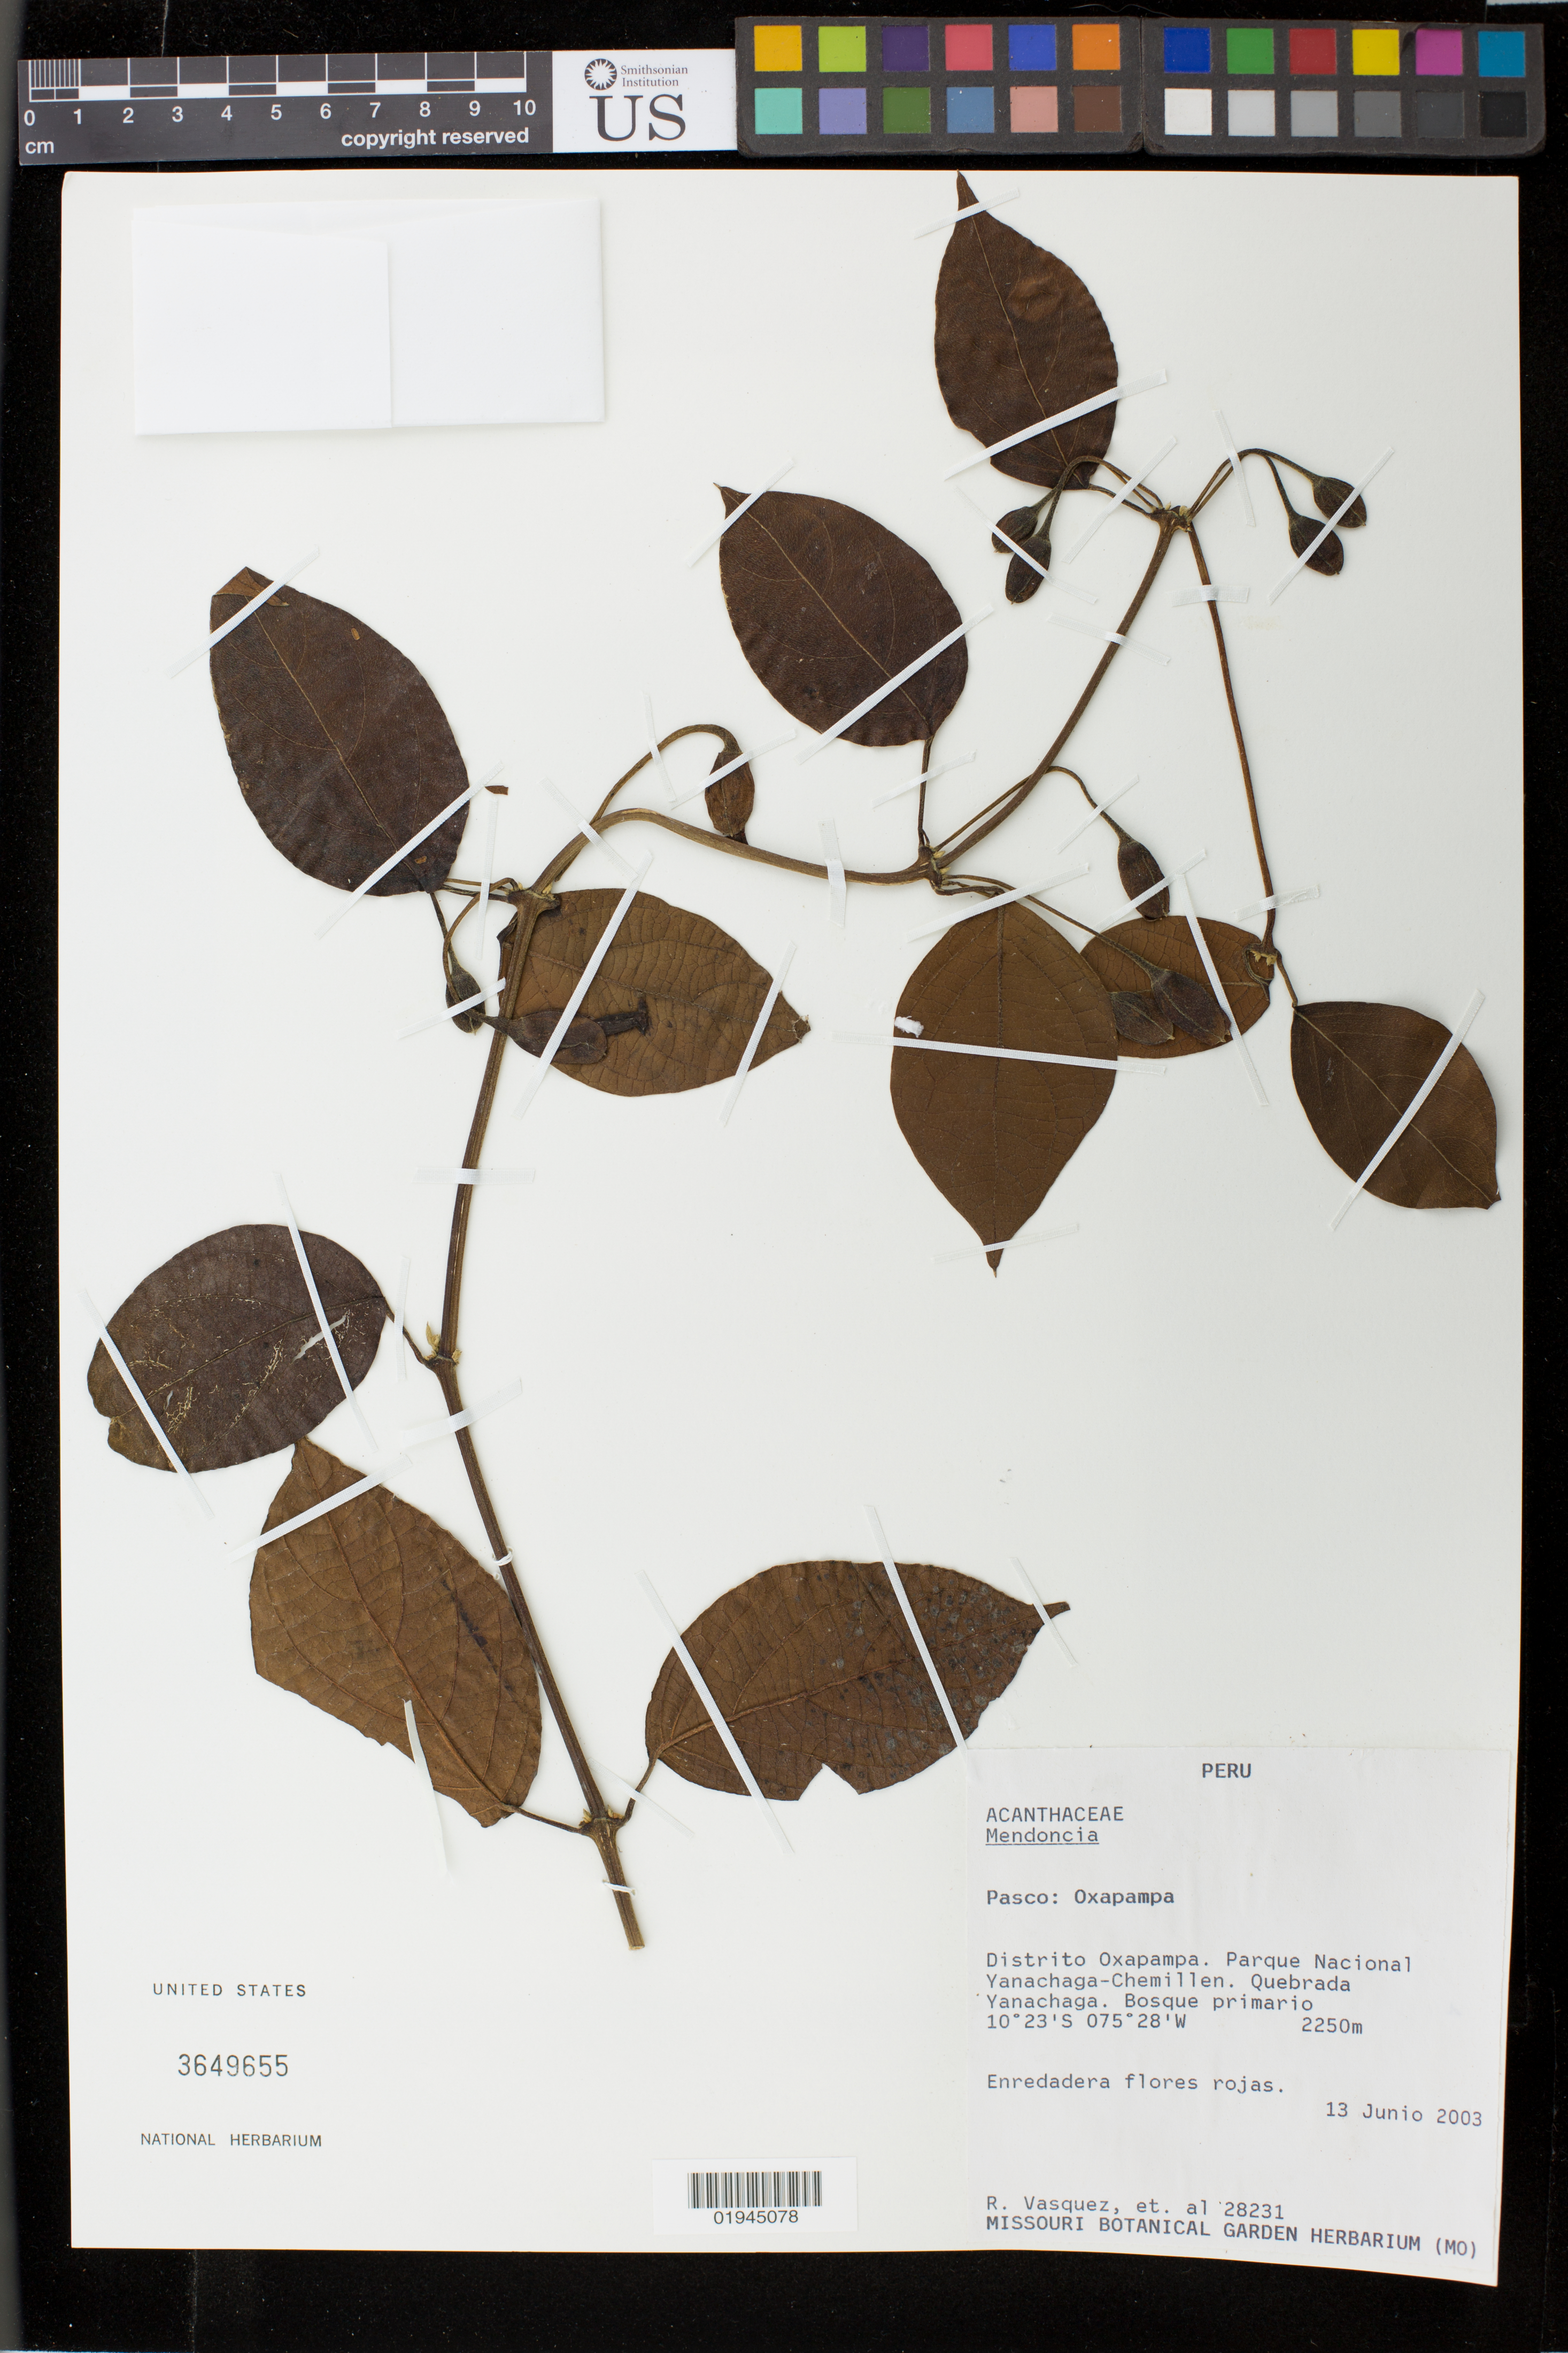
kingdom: Plantae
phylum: Tracheophyta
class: Magnoliopsida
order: Lamiales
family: Acanthaceae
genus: Mendoncia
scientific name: Mendoncia sp.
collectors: R. Vásquez et al.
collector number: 28231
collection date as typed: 13 Jun 2003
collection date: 2003-06-13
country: Peru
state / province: Pasco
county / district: Oxapampa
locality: Parque Nacional Yanachaga-Chemillen.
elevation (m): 2250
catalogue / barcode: US 3649655